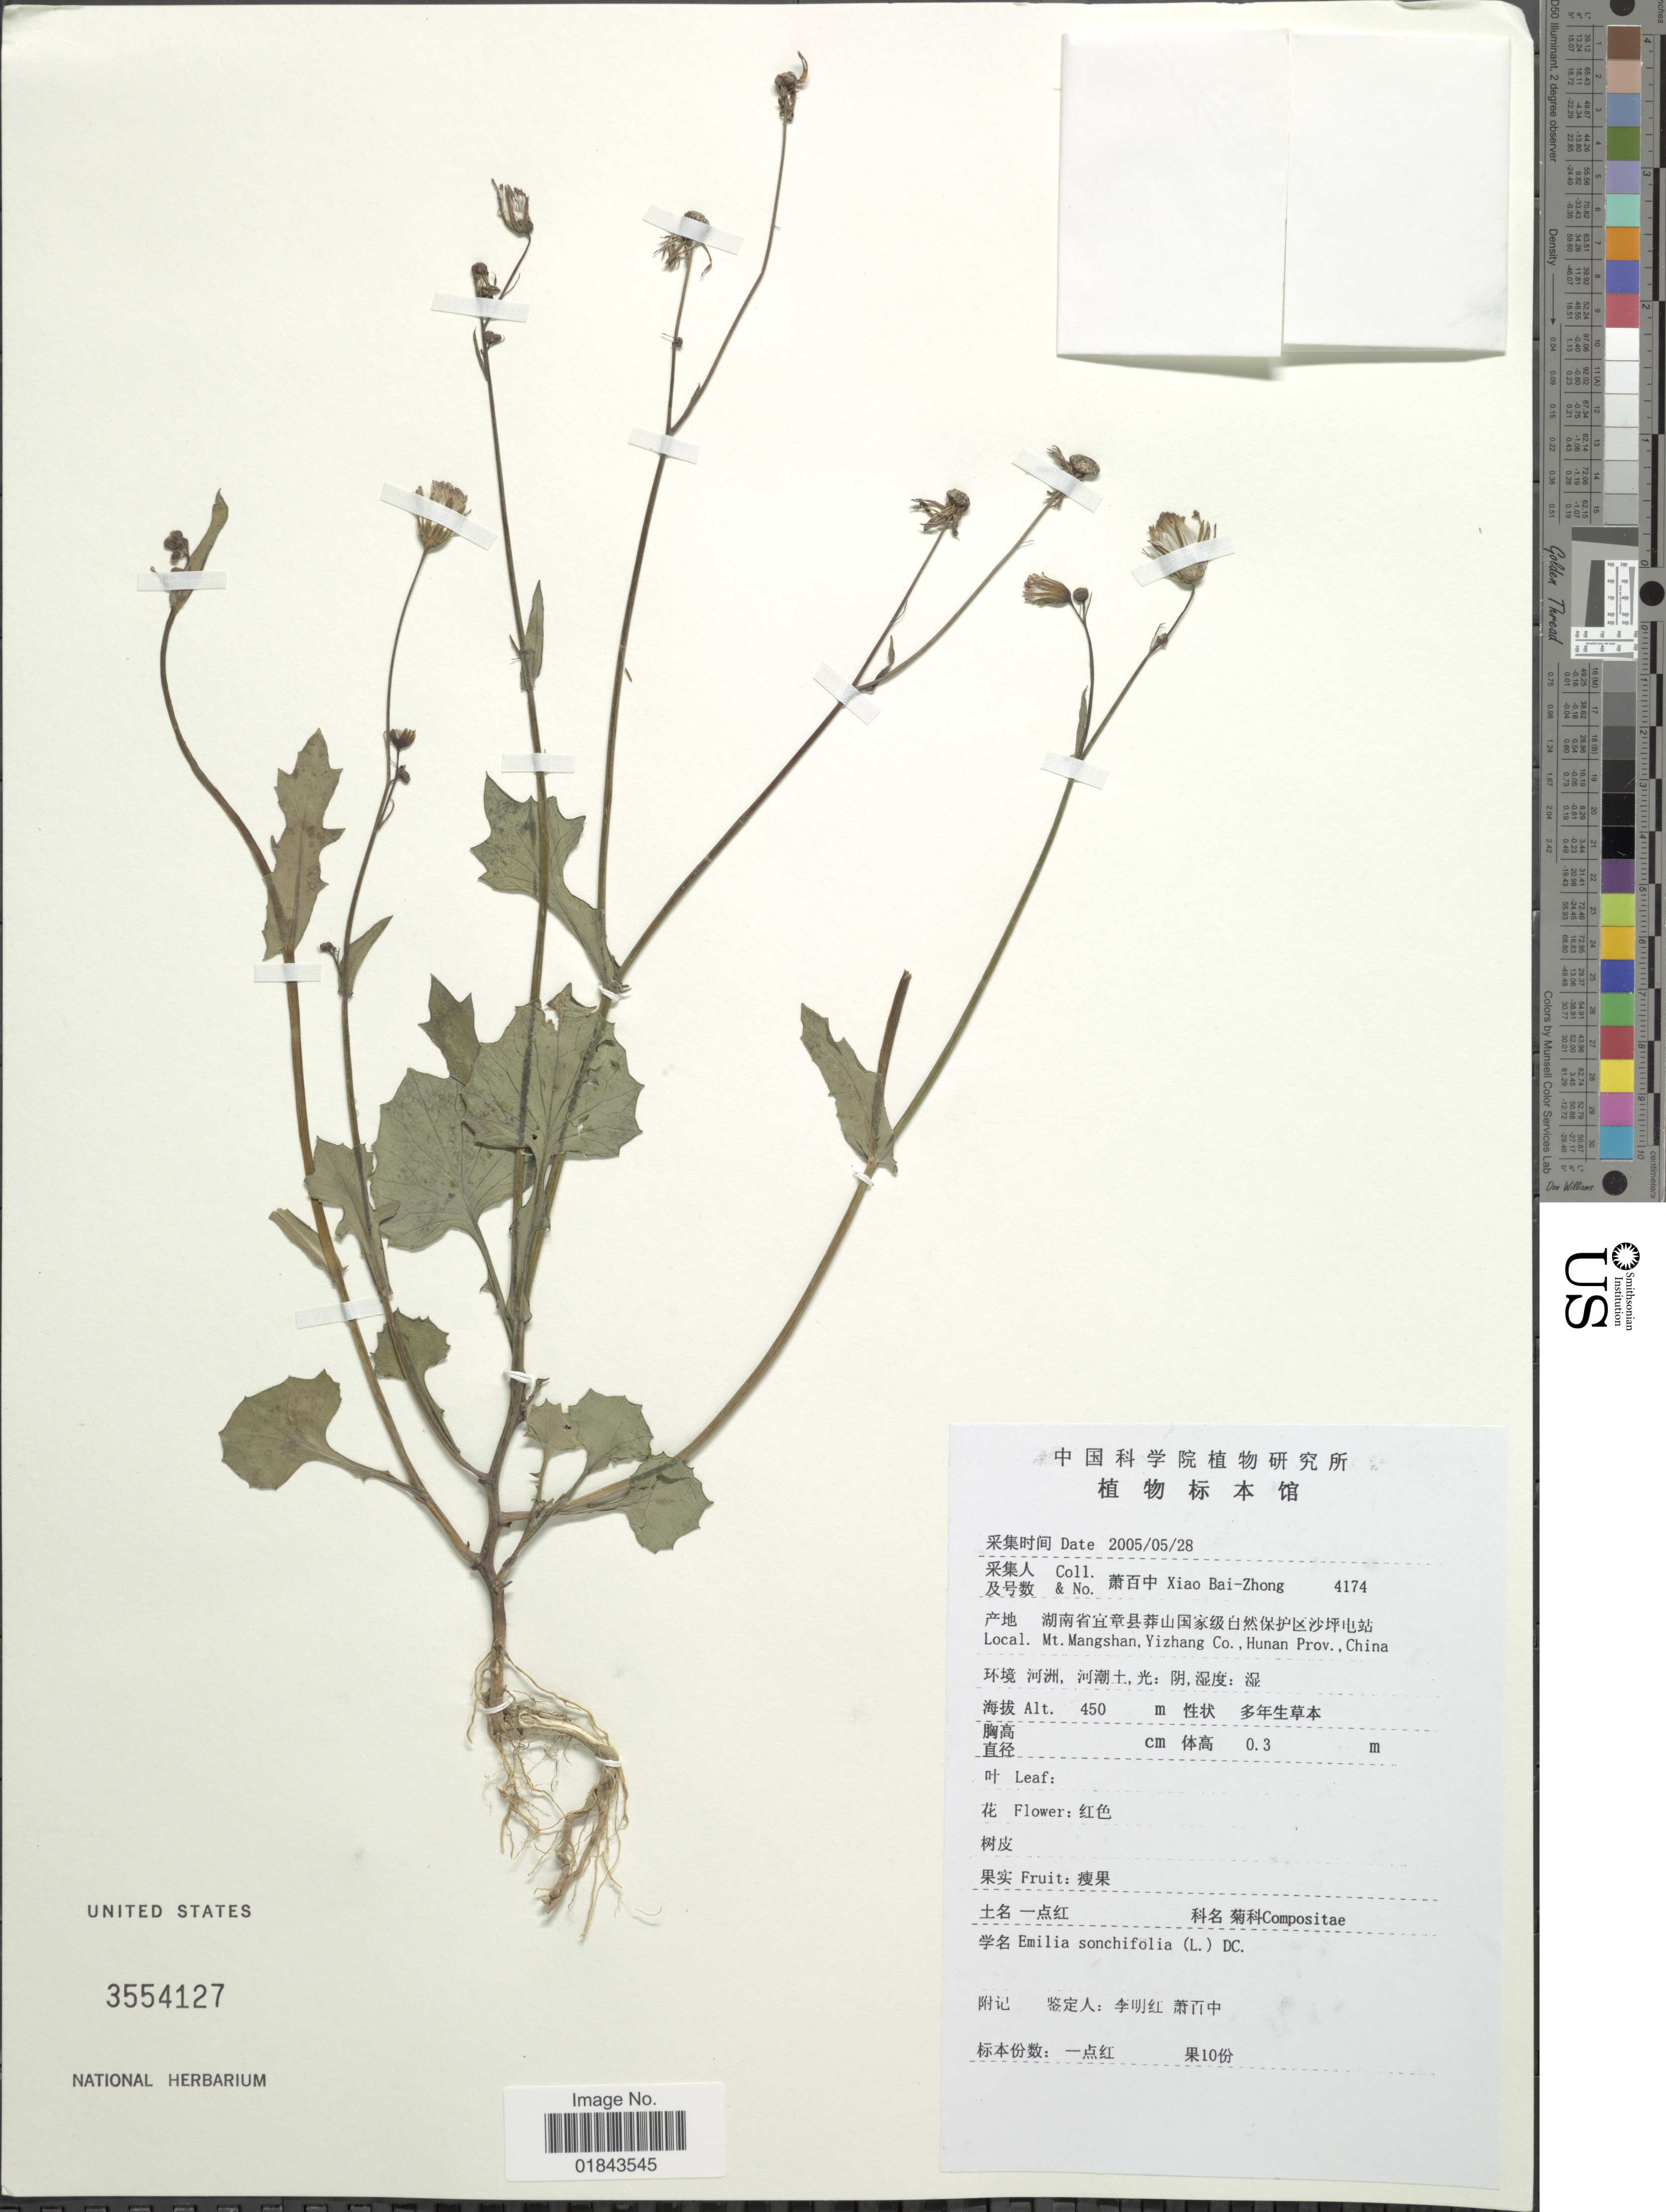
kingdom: Plantae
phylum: Tracheophyta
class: Magnoliopsida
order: Asterales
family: Asteraceae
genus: Emilia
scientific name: Emilia sonchifolia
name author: (L.) DC.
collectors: B. Z. Xiao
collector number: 4174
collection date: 2005-05-28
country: China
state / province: Hunan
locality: Mt. Mangshan, Yizhang Co., Hunan Prov., China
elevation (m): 450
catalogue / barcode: US 3554127